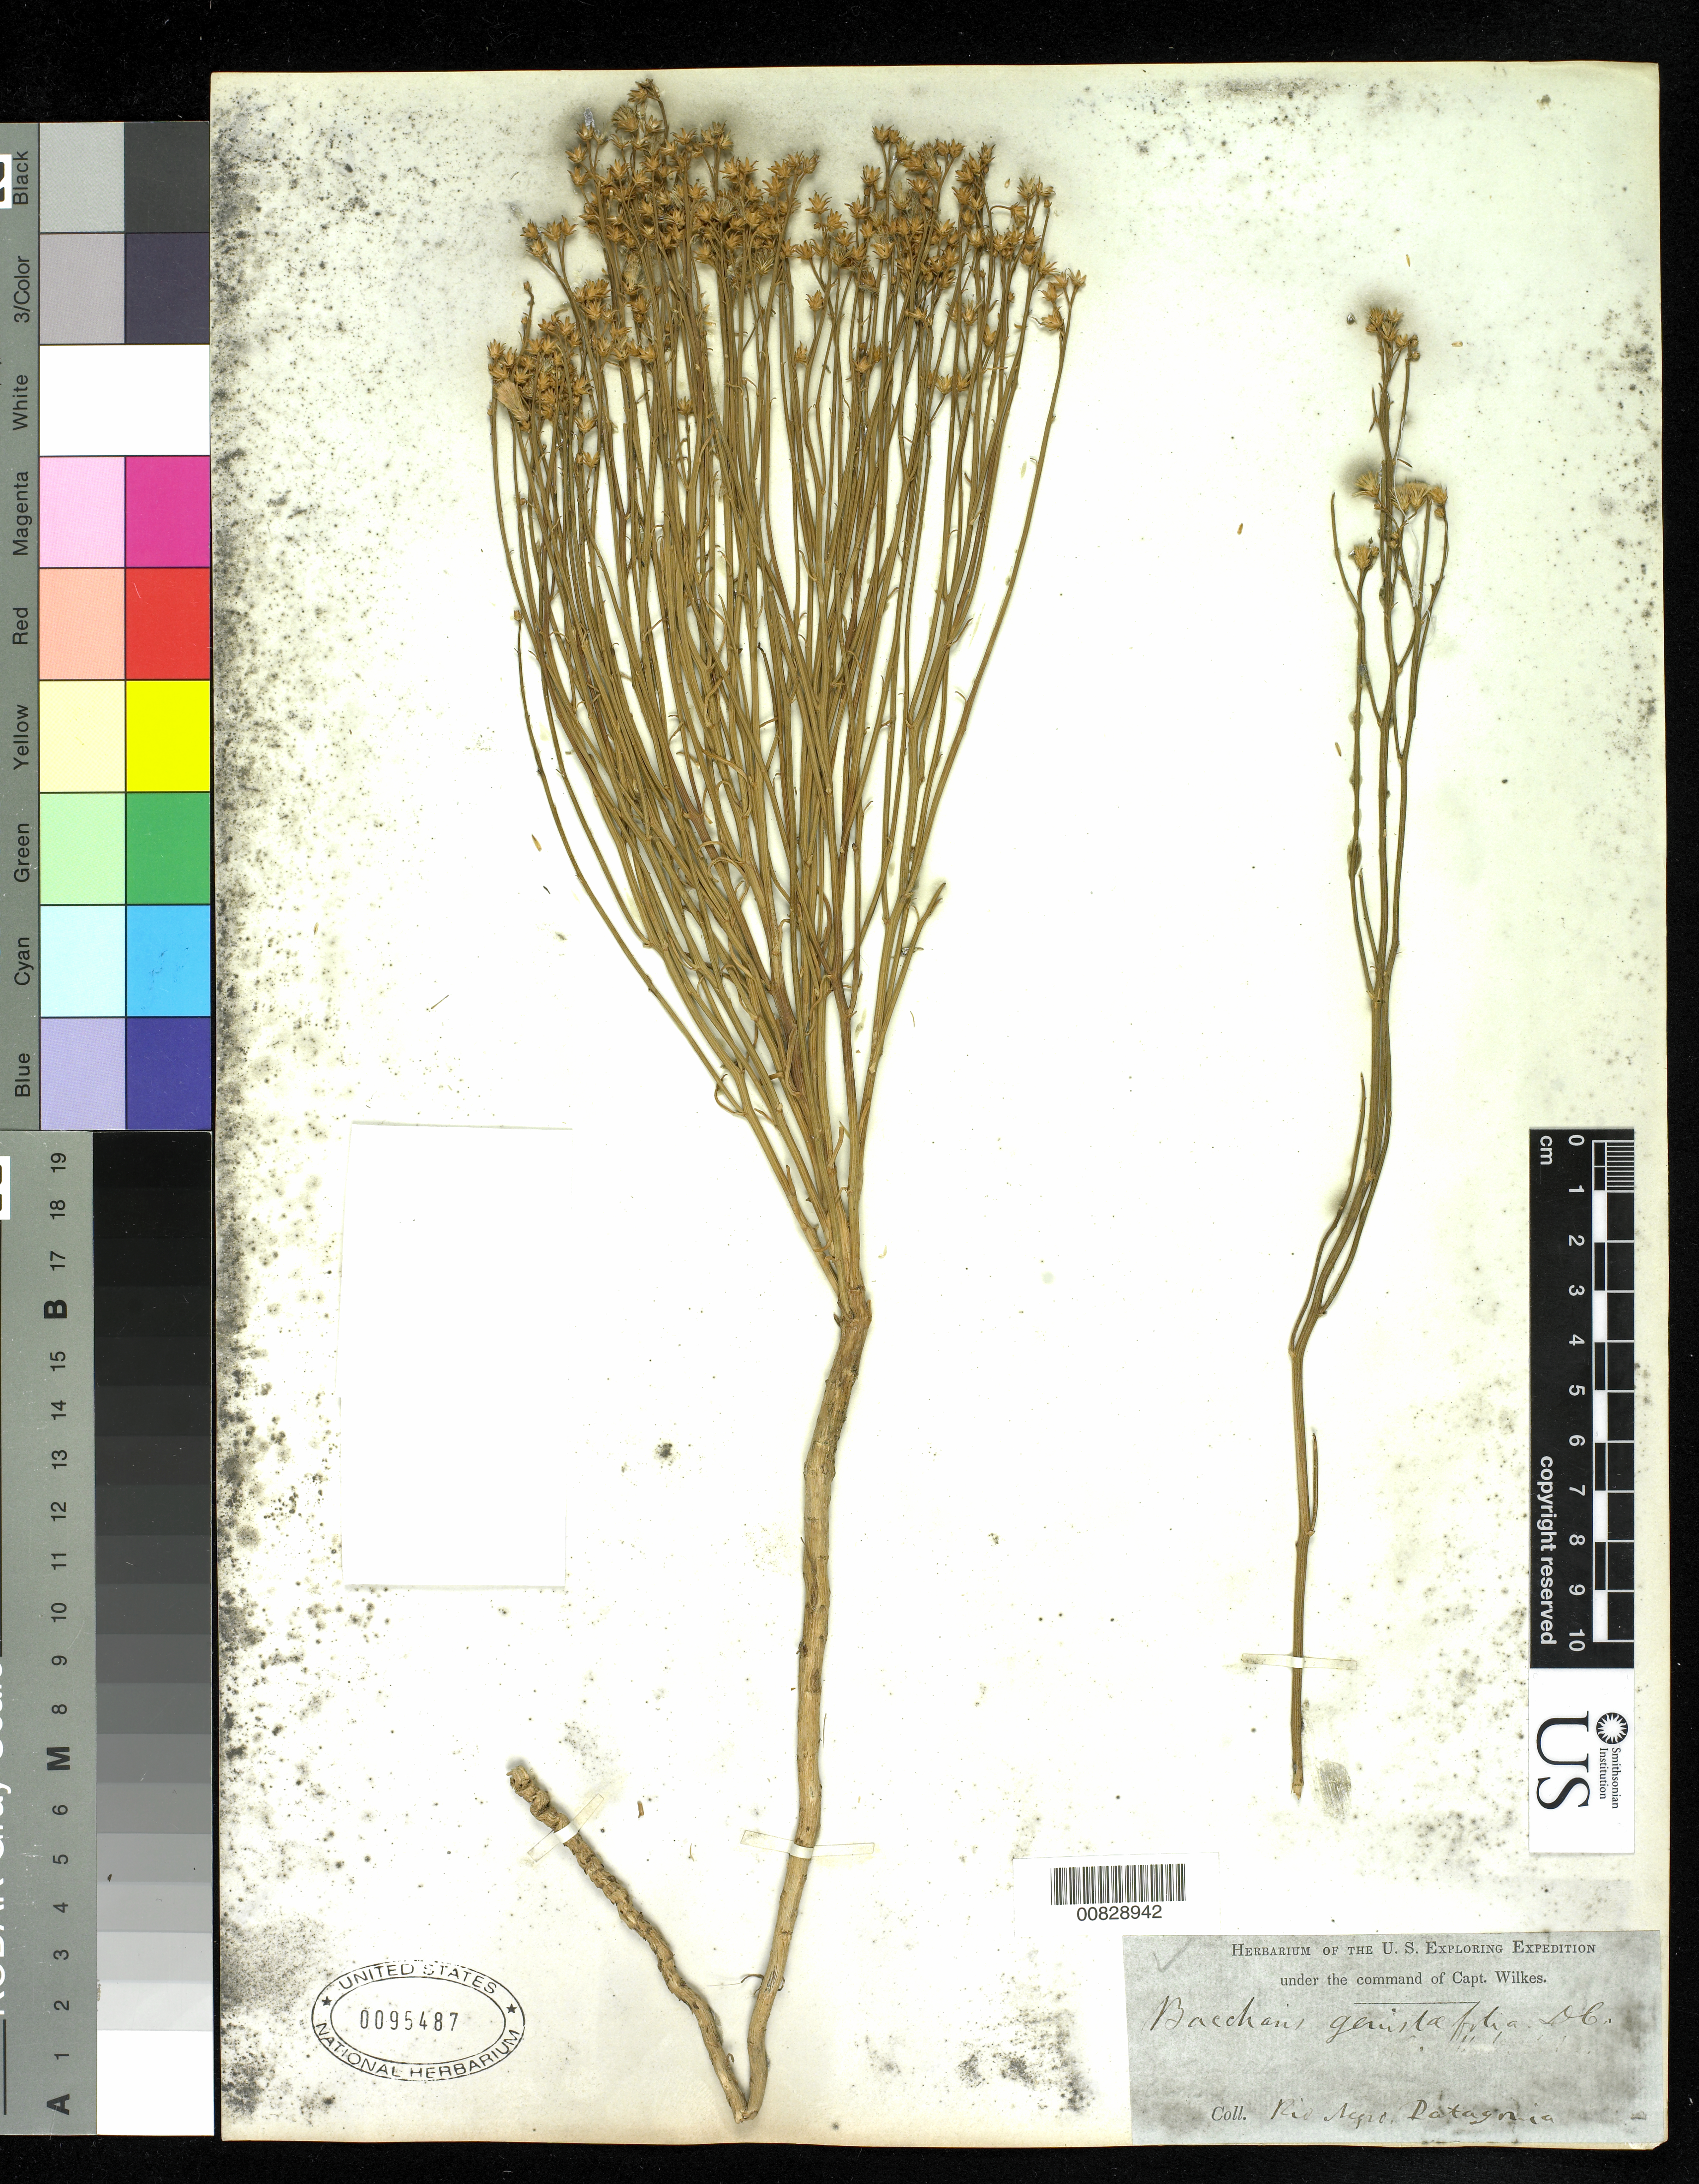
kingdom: Plantae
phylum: Tracheophyta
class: Magnoliopsida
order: Asterales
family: Asteraceae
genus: Conyza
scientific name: Conyza genistifolia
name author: DC.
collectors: Wilkes Explor. Exped.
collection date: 1838/1842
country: Argentina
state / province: Rio Negro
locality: Rio Negro, N. Pategonia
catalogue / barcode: US 95487